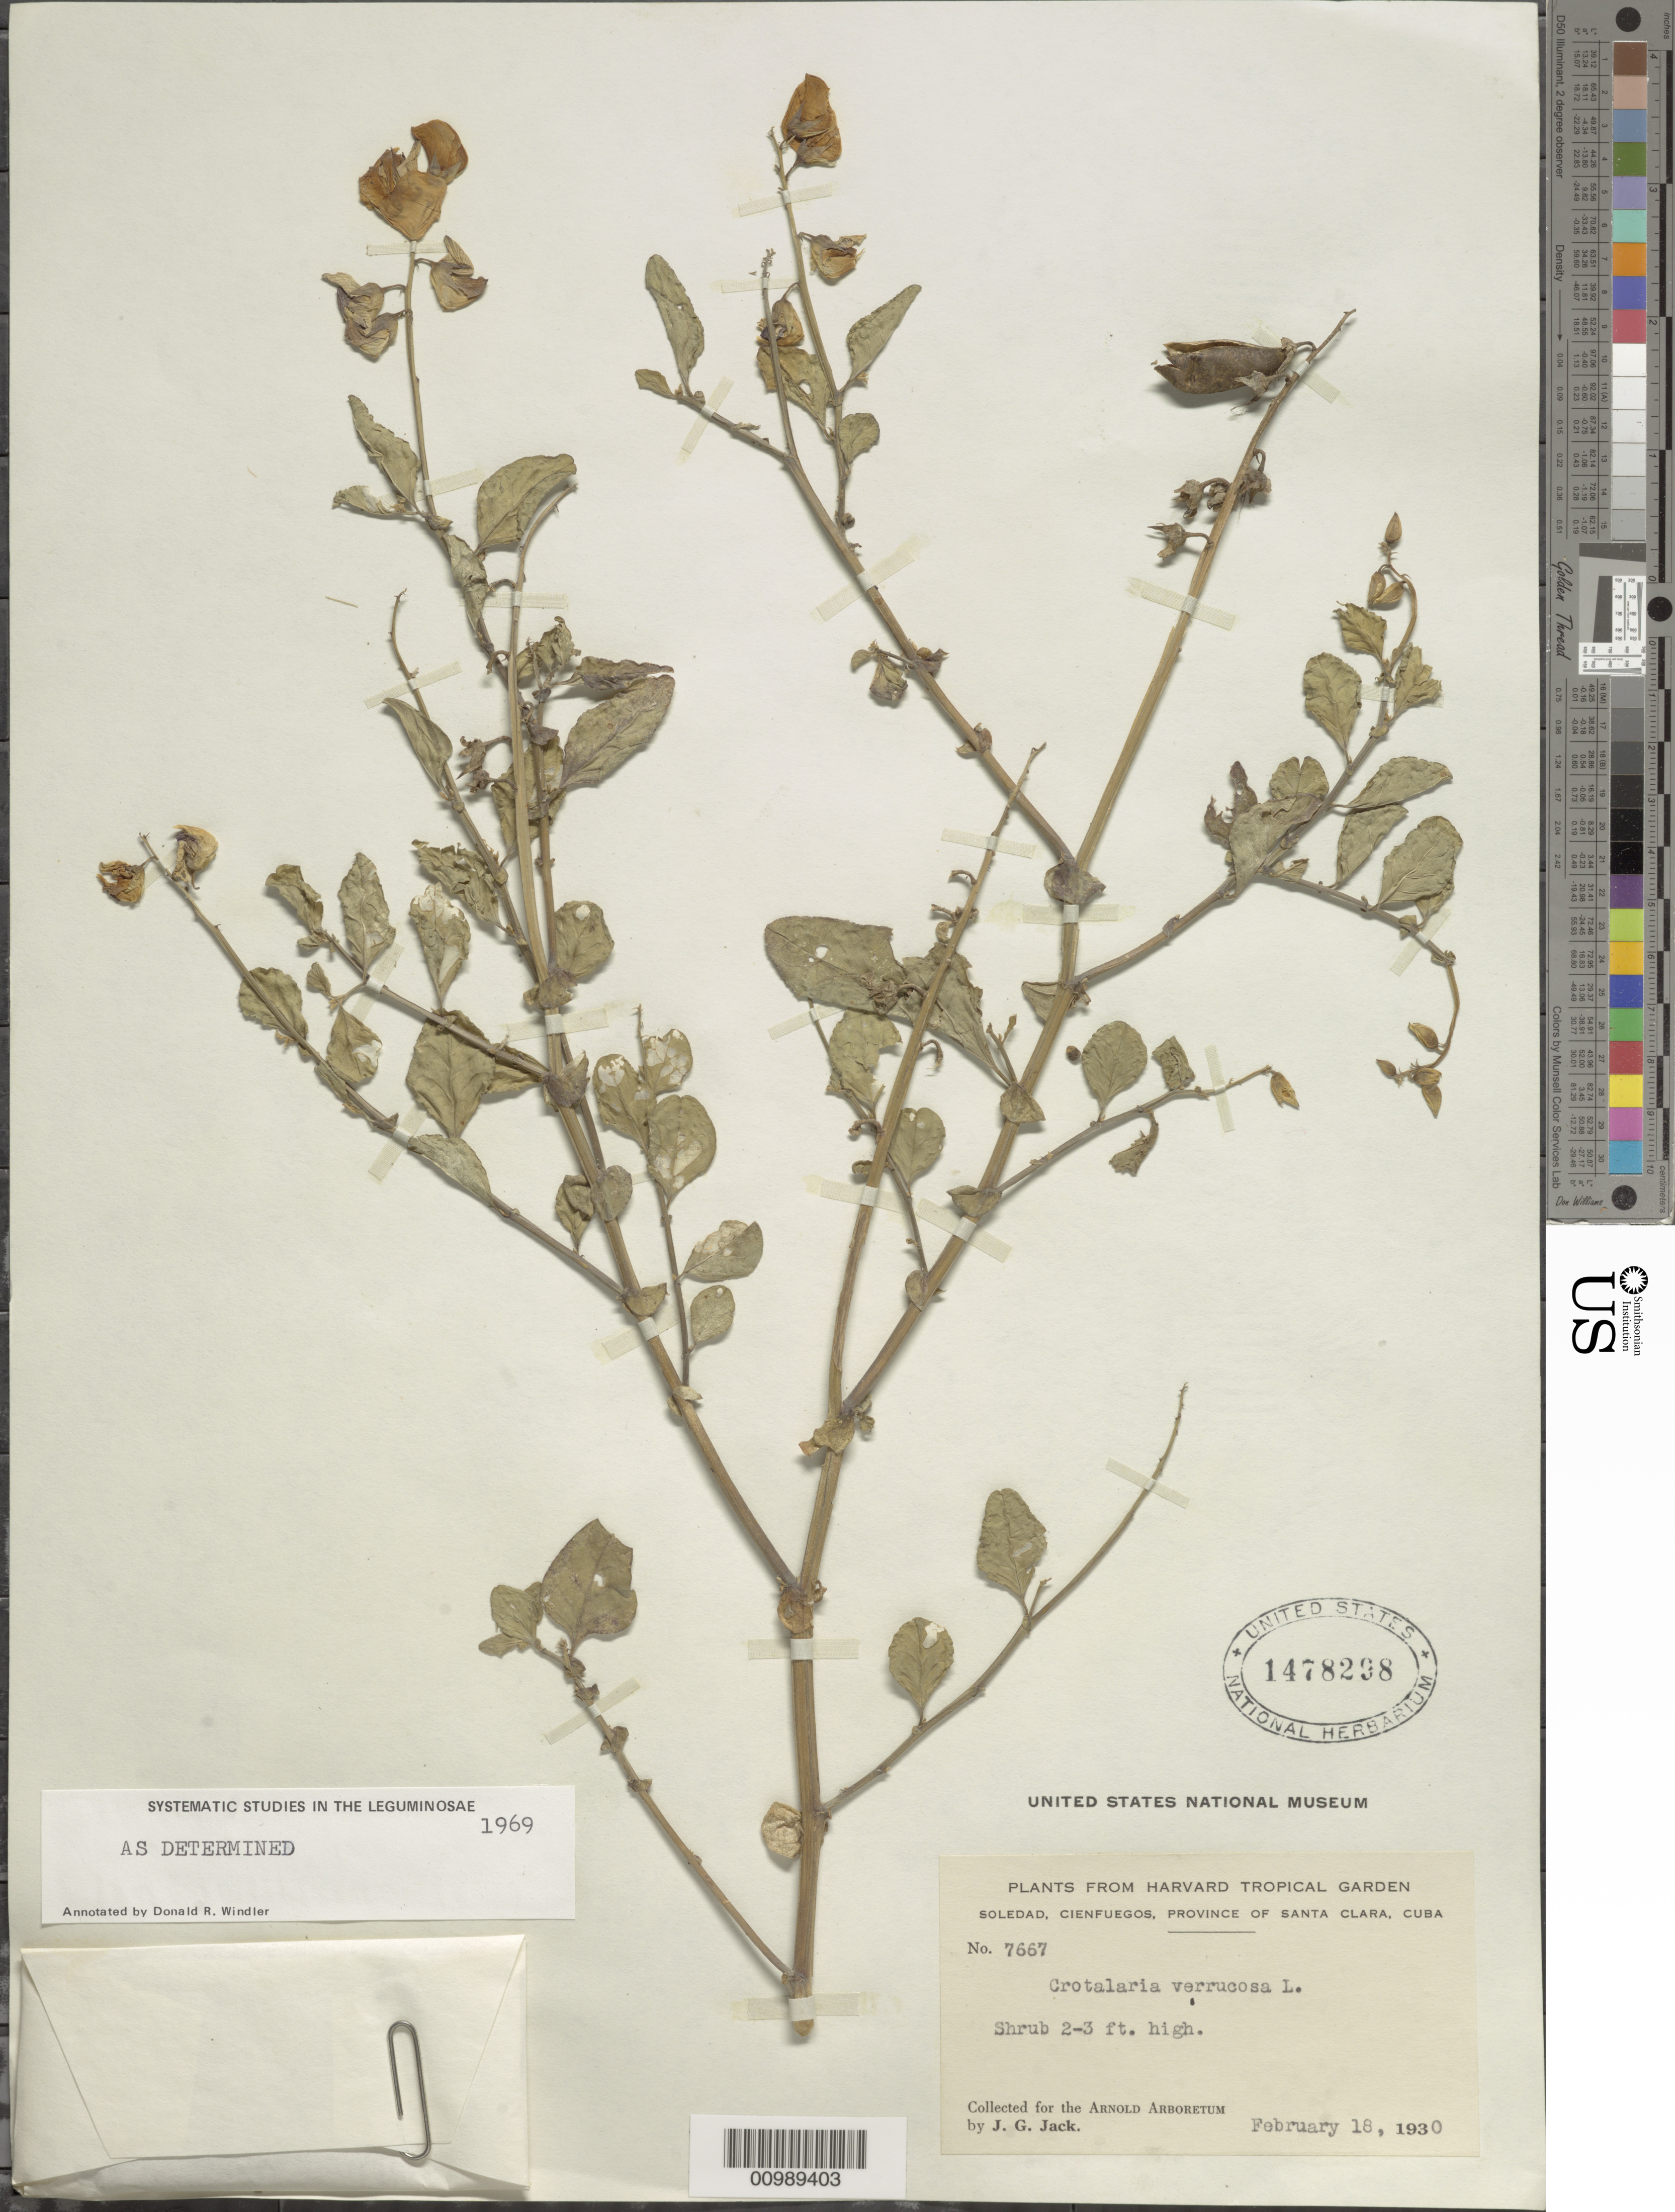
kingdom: Plantae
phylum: Tracheophyta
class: Magnoliopsida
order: Fabales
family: Fabaceae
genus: Crotalaria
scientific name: Crotalaria verrucosa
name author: L.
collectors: J. G. Jack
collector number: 7667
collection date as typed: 18 Feb 1930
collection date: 1930-02-18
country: Cuba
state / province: Cienfuegos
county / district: Santa Clara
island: Cuba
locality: Soledad, Cienfuegos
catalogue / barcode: US 1478298